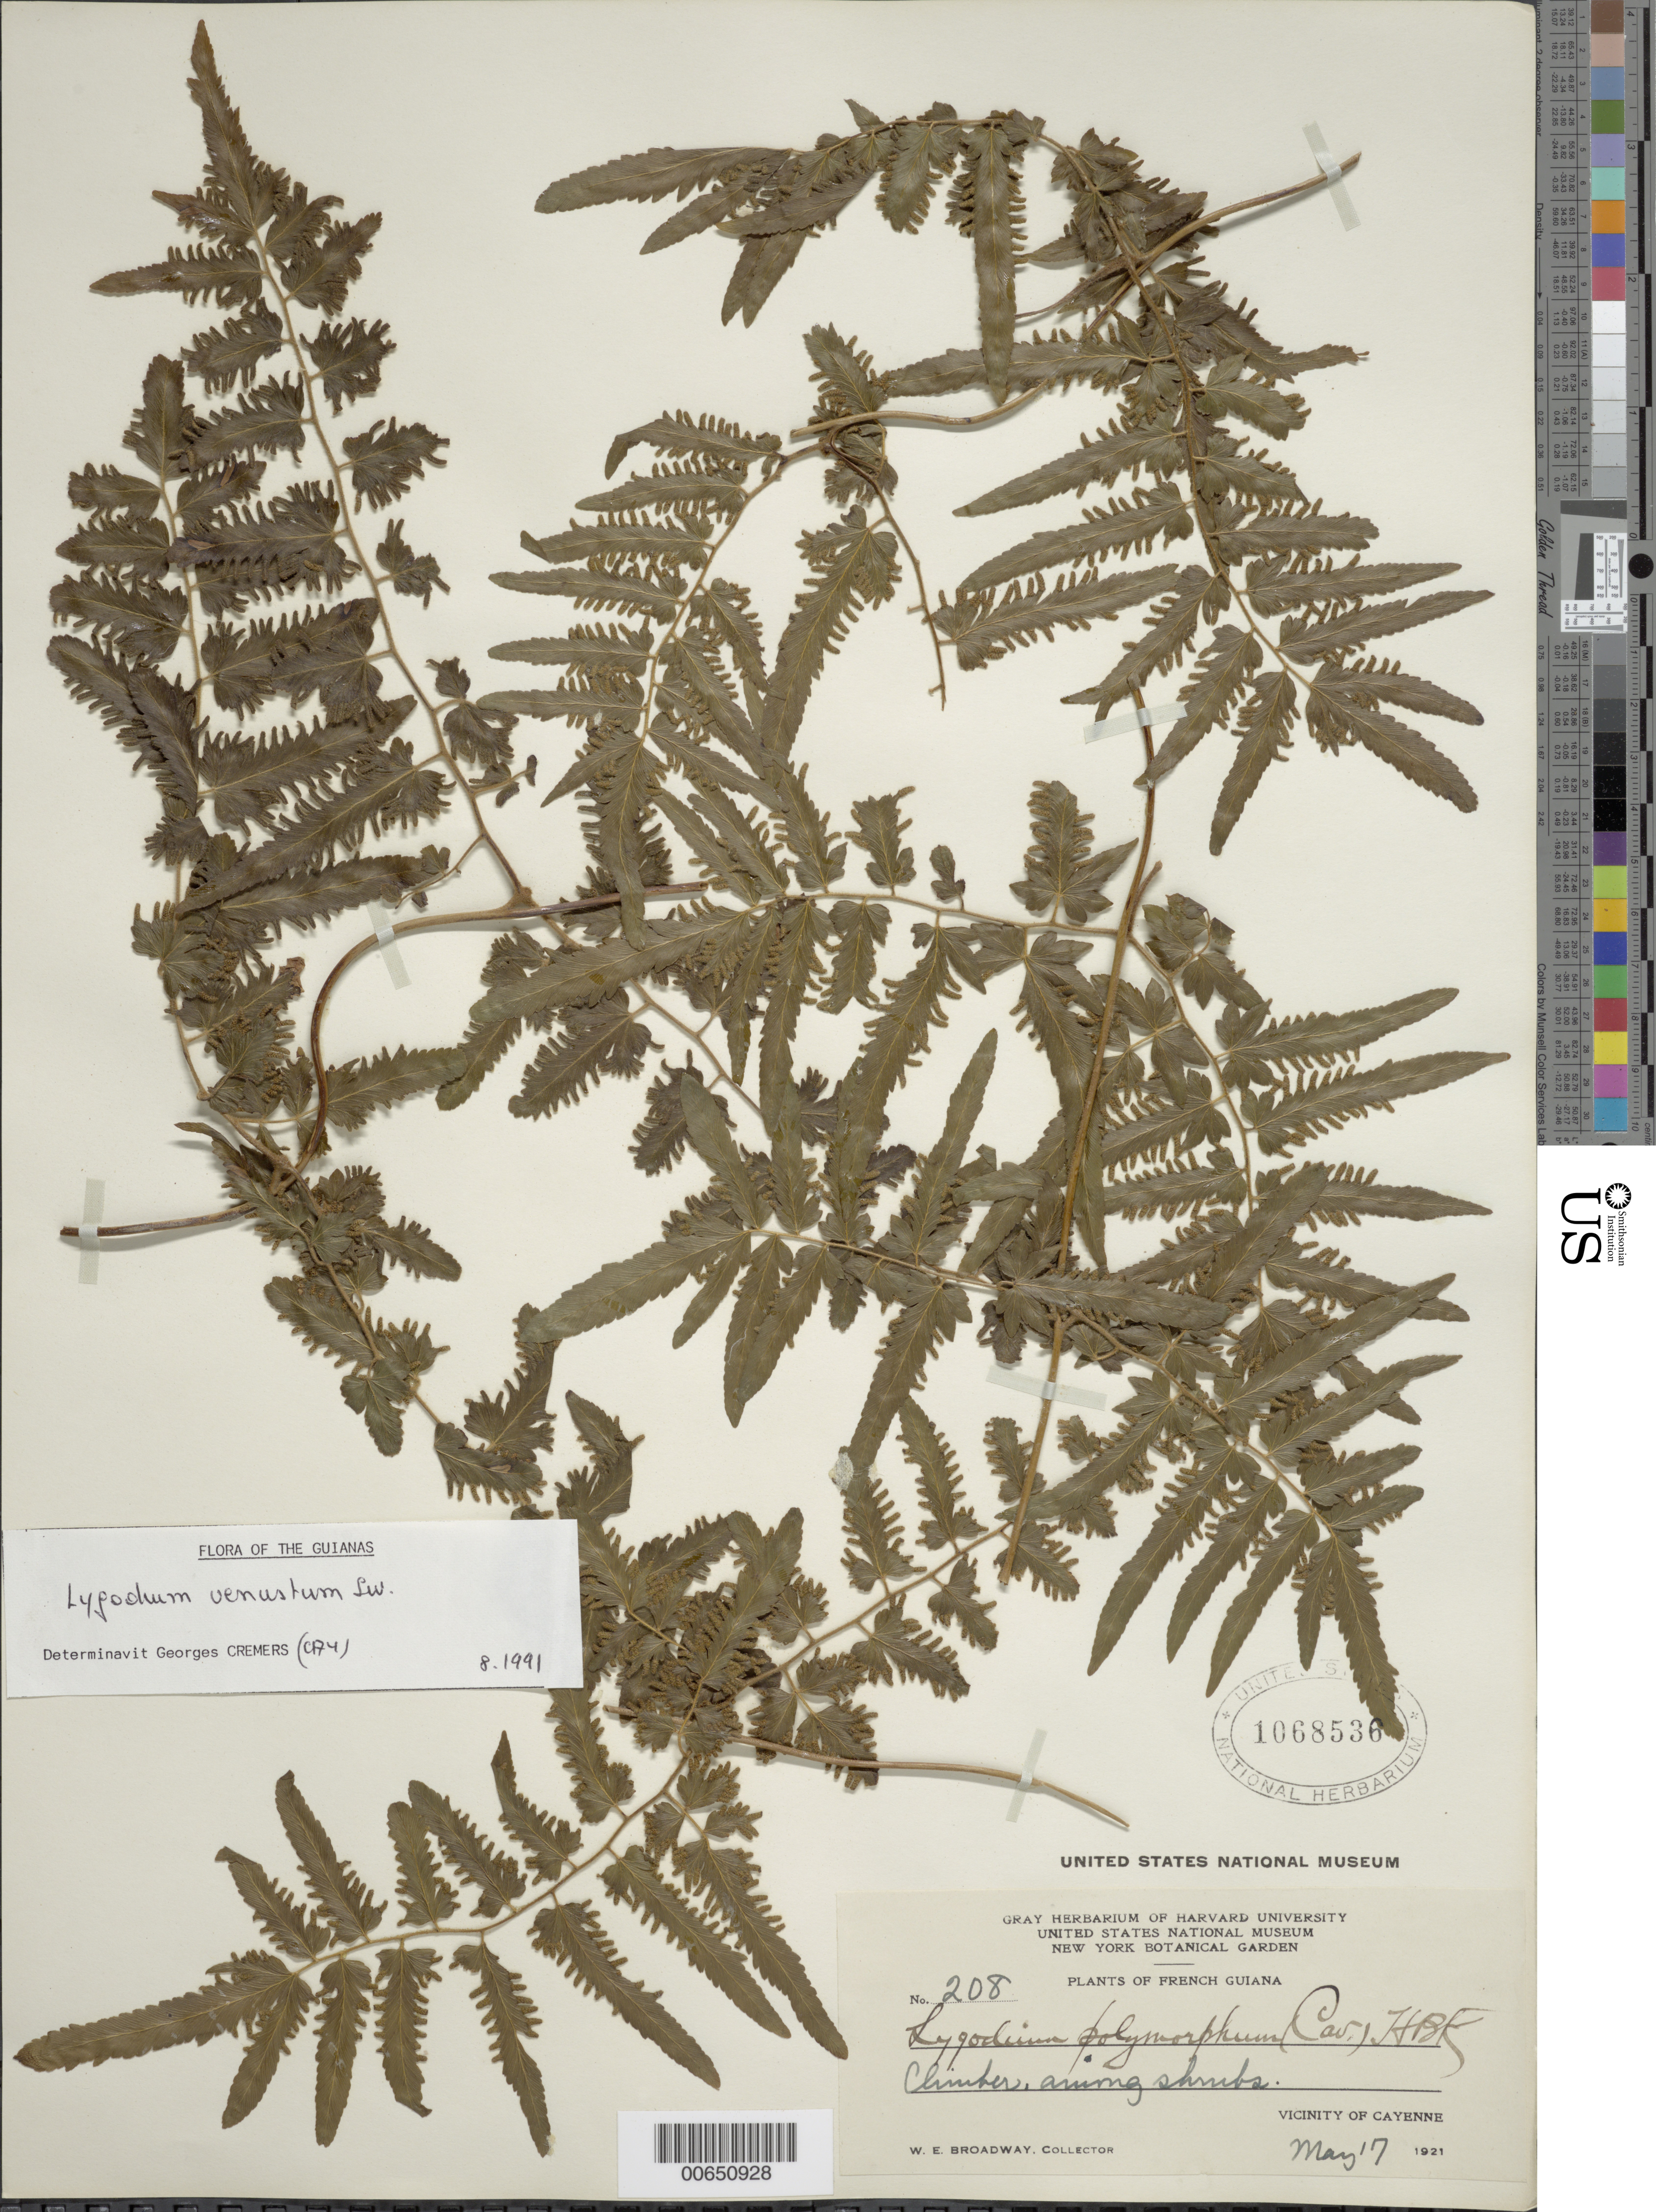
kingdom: Plantae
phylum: Tracheophyta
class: Polypodiopsida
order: Schizaeales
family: Lygodiaceae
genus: Lygodium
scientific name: Lygodium venustum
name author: Sw.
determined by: Cremers, Georges A.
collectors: W. E. Broadway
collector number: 208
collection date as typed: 17-May-21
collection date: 1921-05-17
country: French Guiana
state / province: Cayenne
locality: Cayenne, vic.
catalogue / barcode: US 1068536